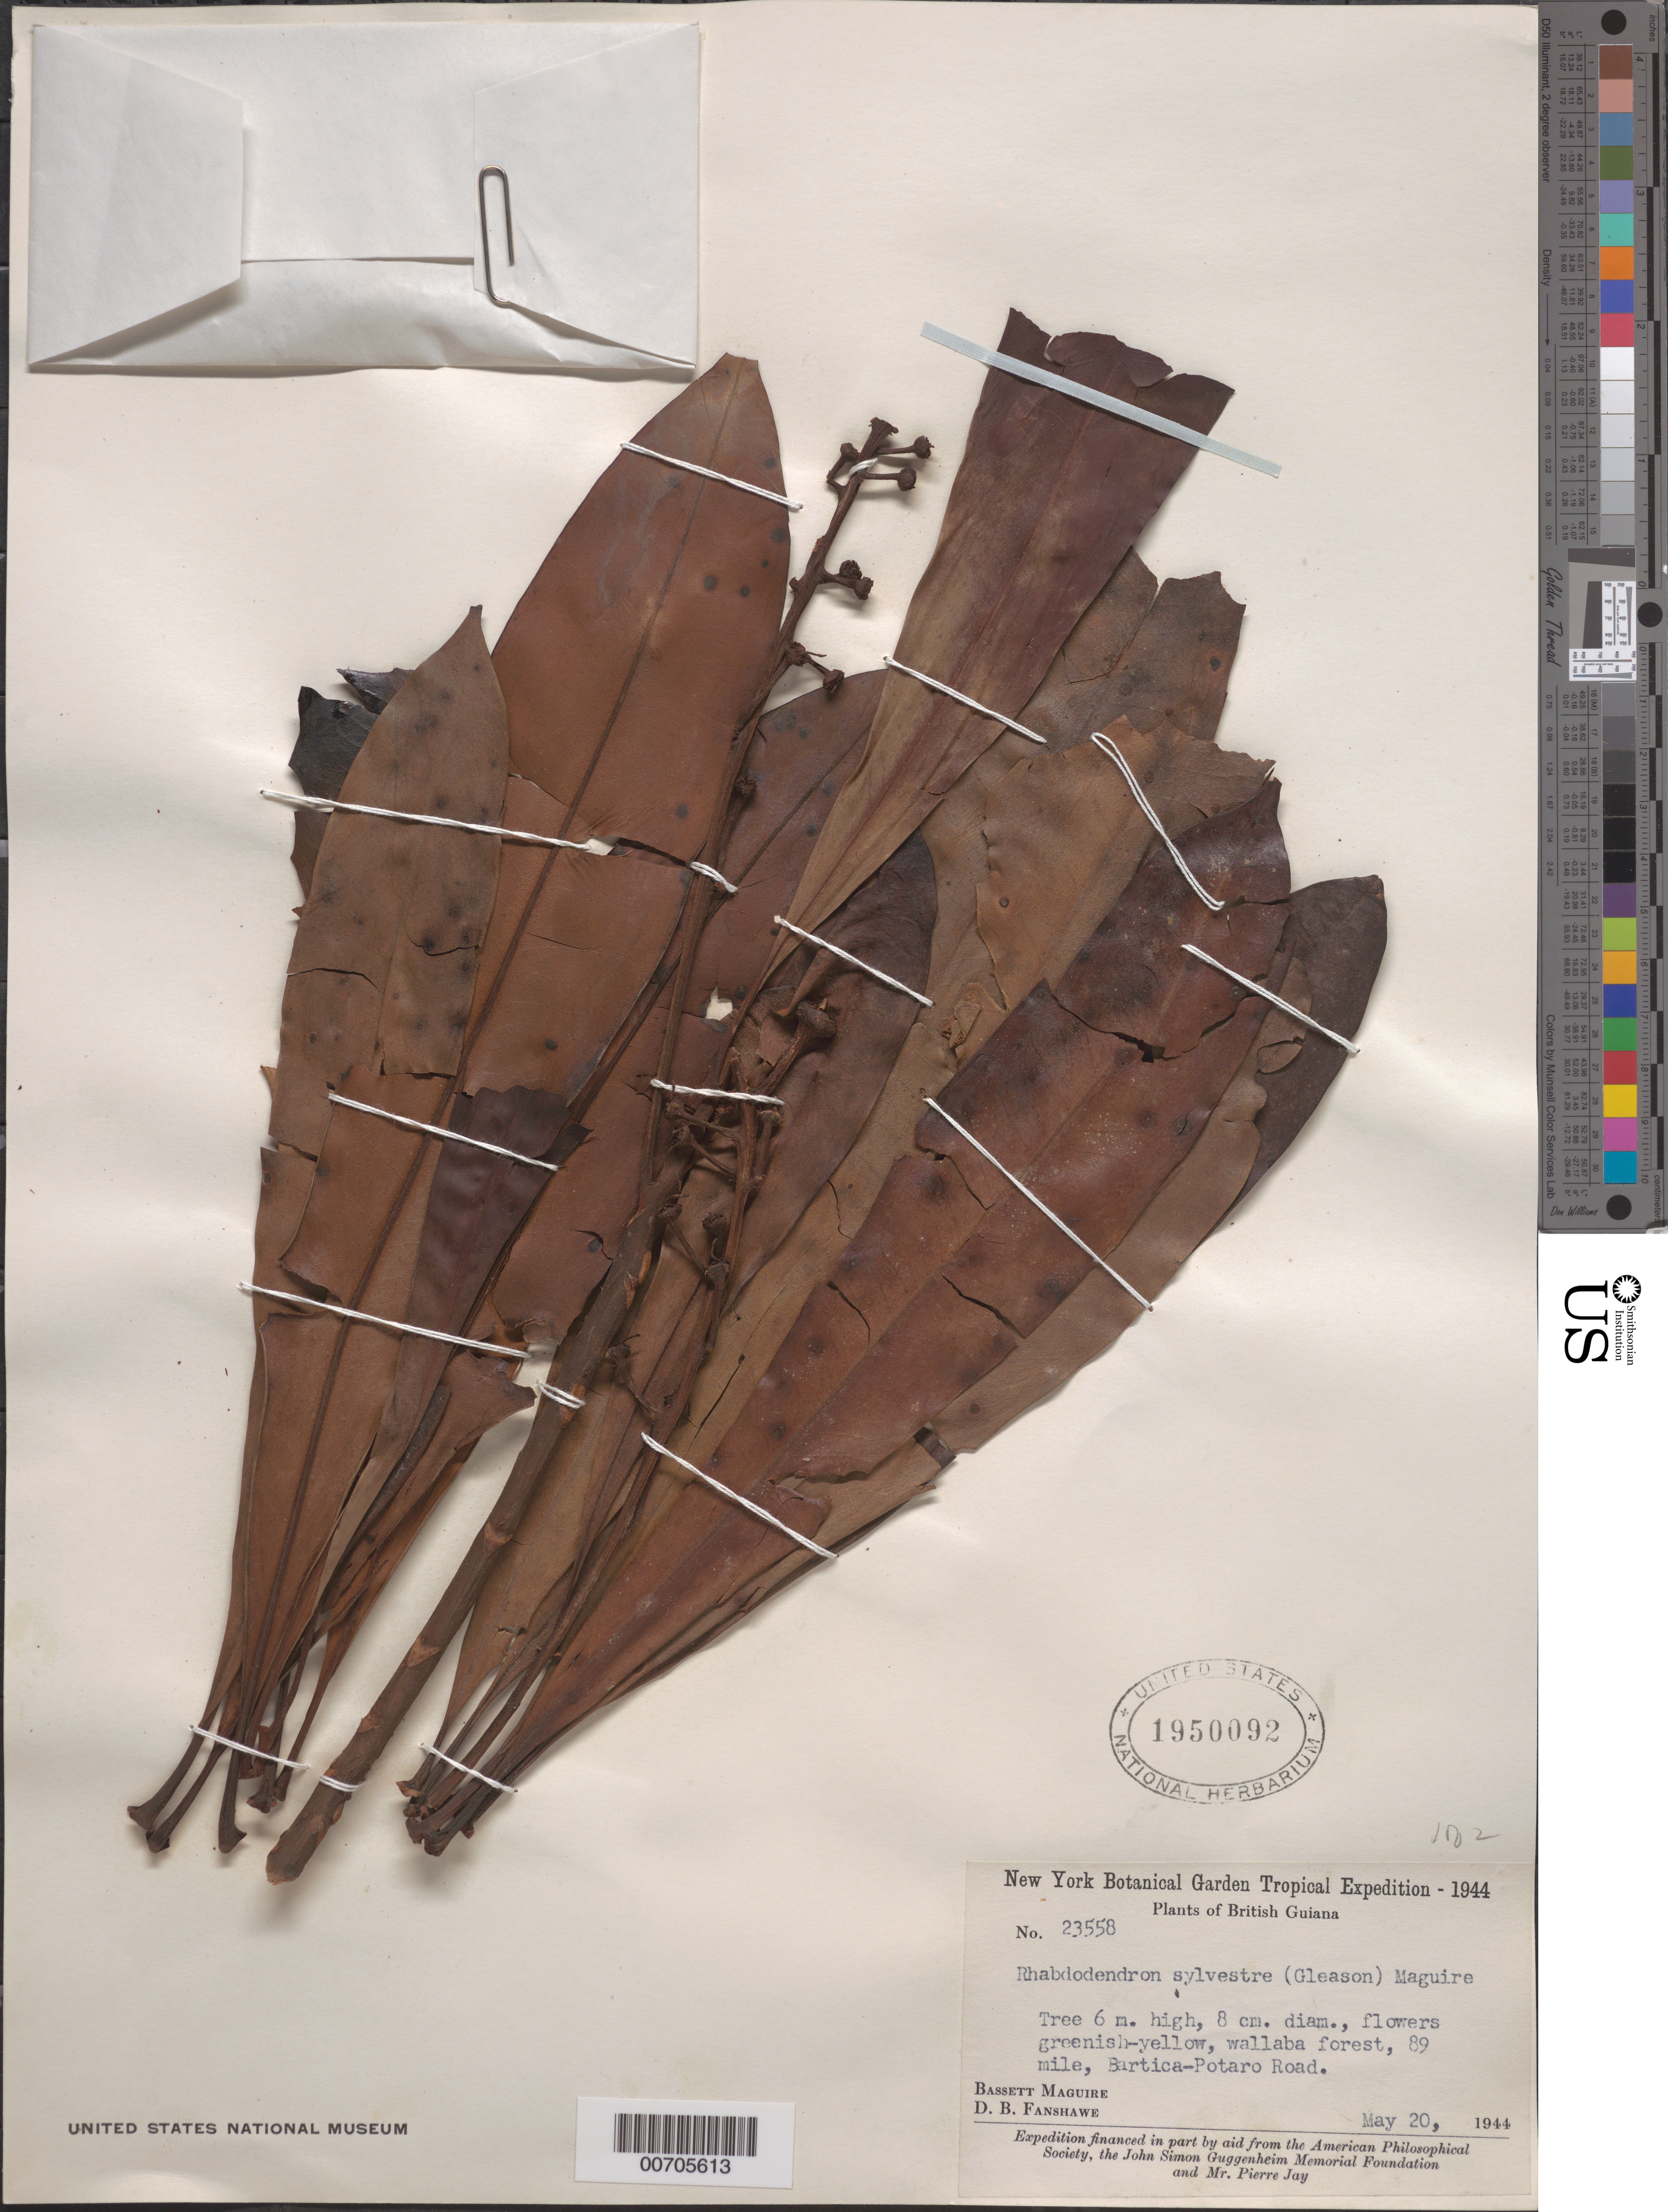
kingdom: Plantae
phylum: Tracheophyta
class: Magnoliopsida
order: Caryophyllales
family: Rhabdodendraceae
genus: Rhabdodendron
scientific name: Rhabdodendron sylvestre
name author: (Gleason) Maguire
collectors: B. Maguire & D. B. Fanshawe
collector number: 23558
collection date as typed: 20-May-44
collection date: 1944-05-20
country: Guyana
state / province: Potaro-Siparuni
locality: Bartica-Potaro Road, mile 89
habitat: Wallaba forest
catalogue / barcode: US 1950092